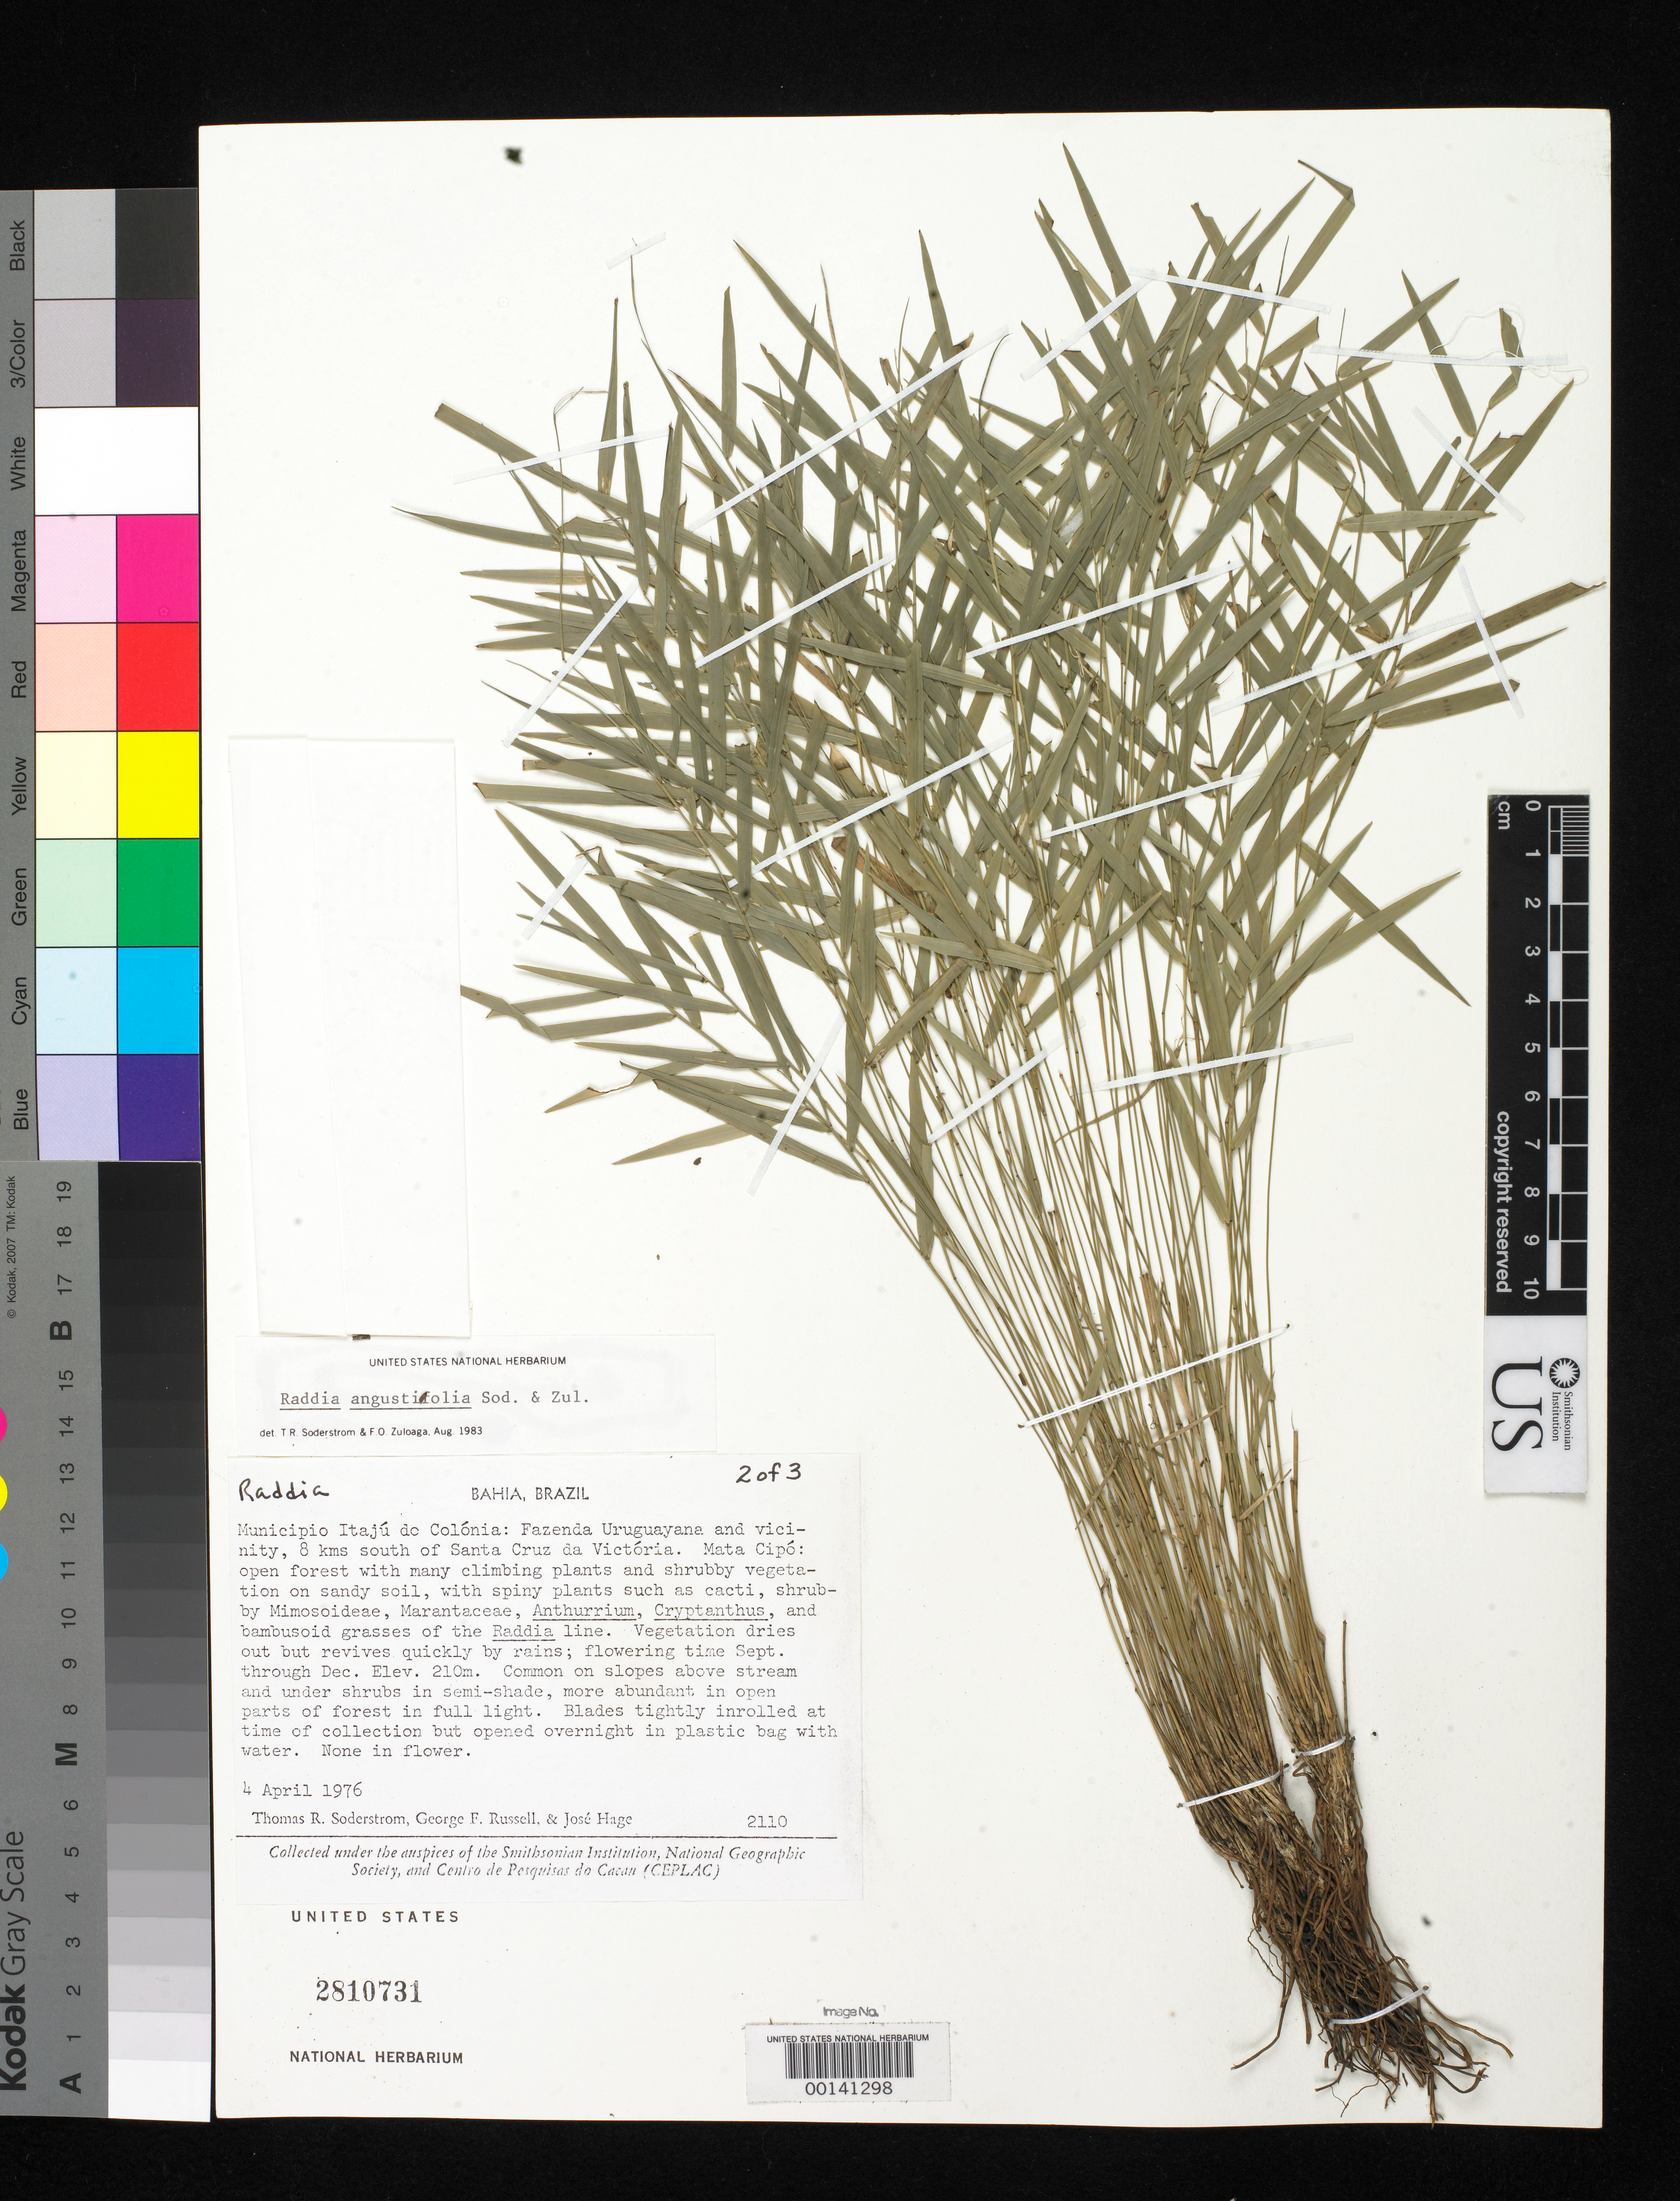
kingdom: Plantae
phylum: Tracheophyta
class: Liliopsida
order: Poales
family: Poaceae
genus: Raddia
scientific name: Raddia angustifolia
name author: Soderstr. & Zuloaga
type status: Isotype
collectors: T. R. Soderstrom, G. Russell & J. Hage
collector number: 2110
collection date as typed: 04 Apr 1976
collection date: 1976-04-04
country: Brazil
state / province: Bahia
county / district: Itaju do Colonia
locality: Fazenda Uruguayana and vicinity, 8 km S of Santa Cruz da Victoria.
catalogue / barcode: US 2810731